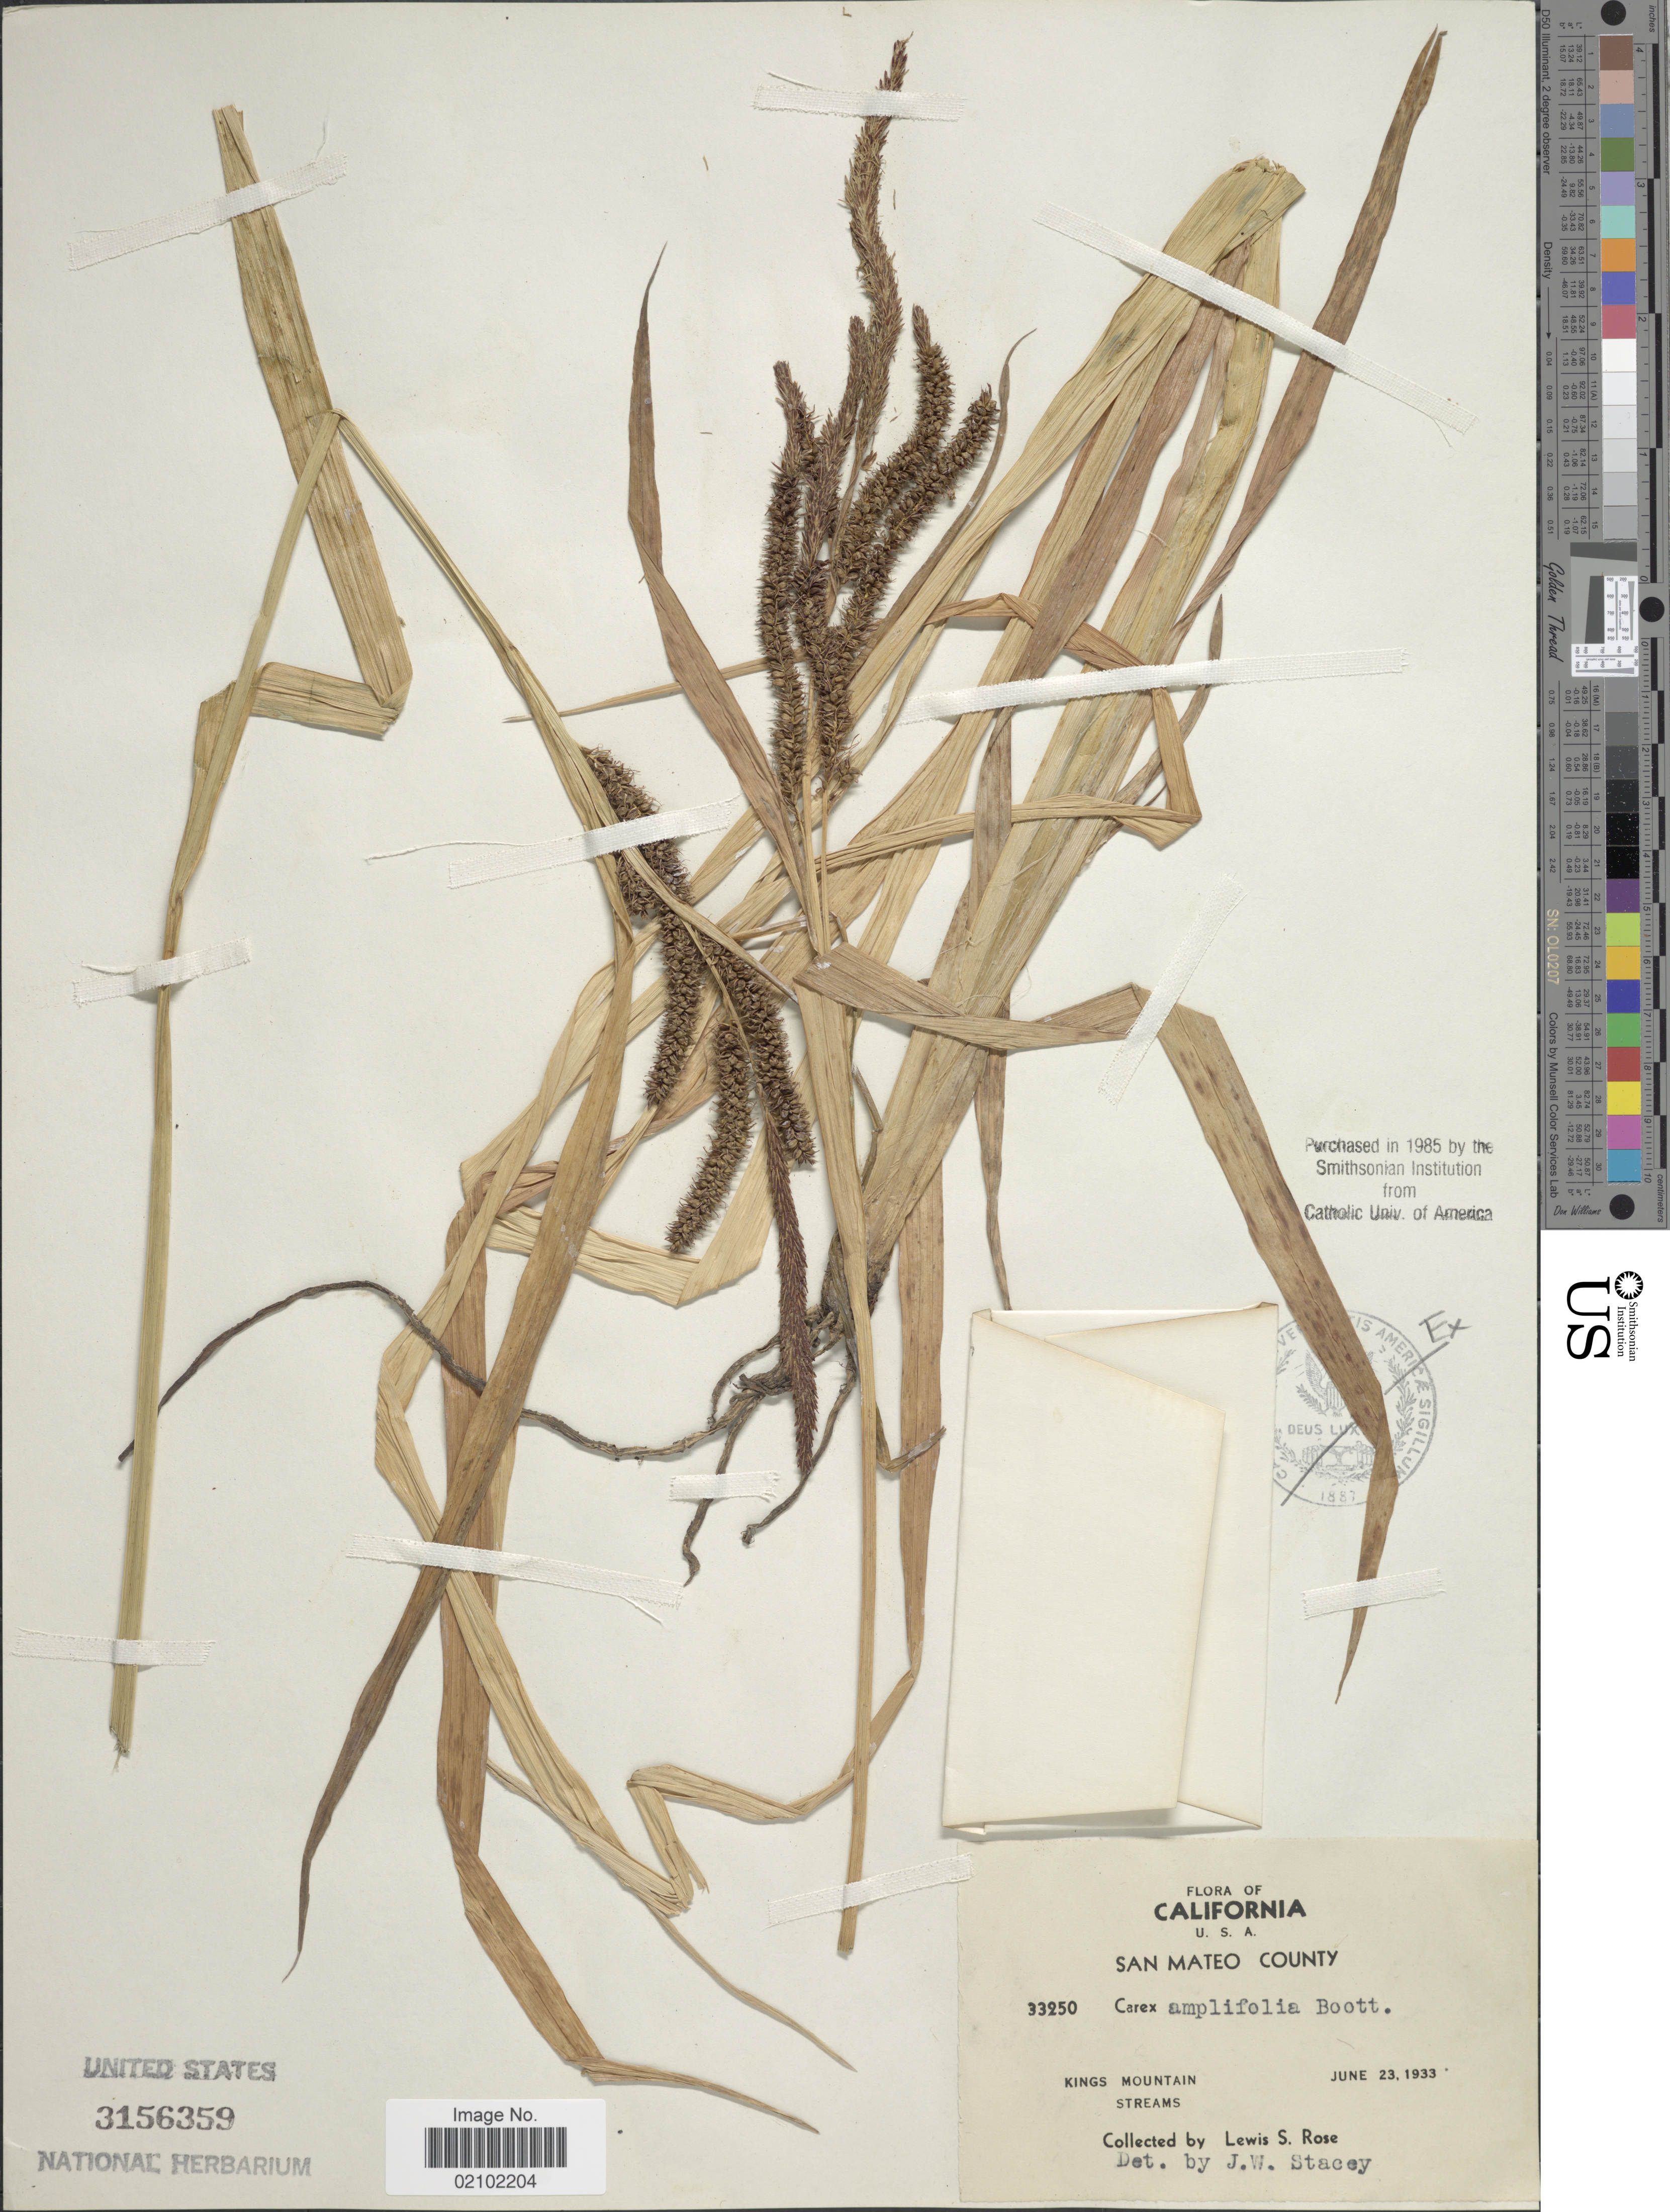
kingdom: Plantae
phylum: Tracheophyta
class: Liliopsida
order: Poales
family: Cyperaceae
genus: Carex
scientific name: Carex amplifolia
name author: Boott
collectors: L. S. Rose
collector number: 33250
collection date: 1933-06-23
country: United States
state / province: California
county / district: San Mateo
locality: San Mateo County, Kings Mountain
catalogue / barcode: US 3156359